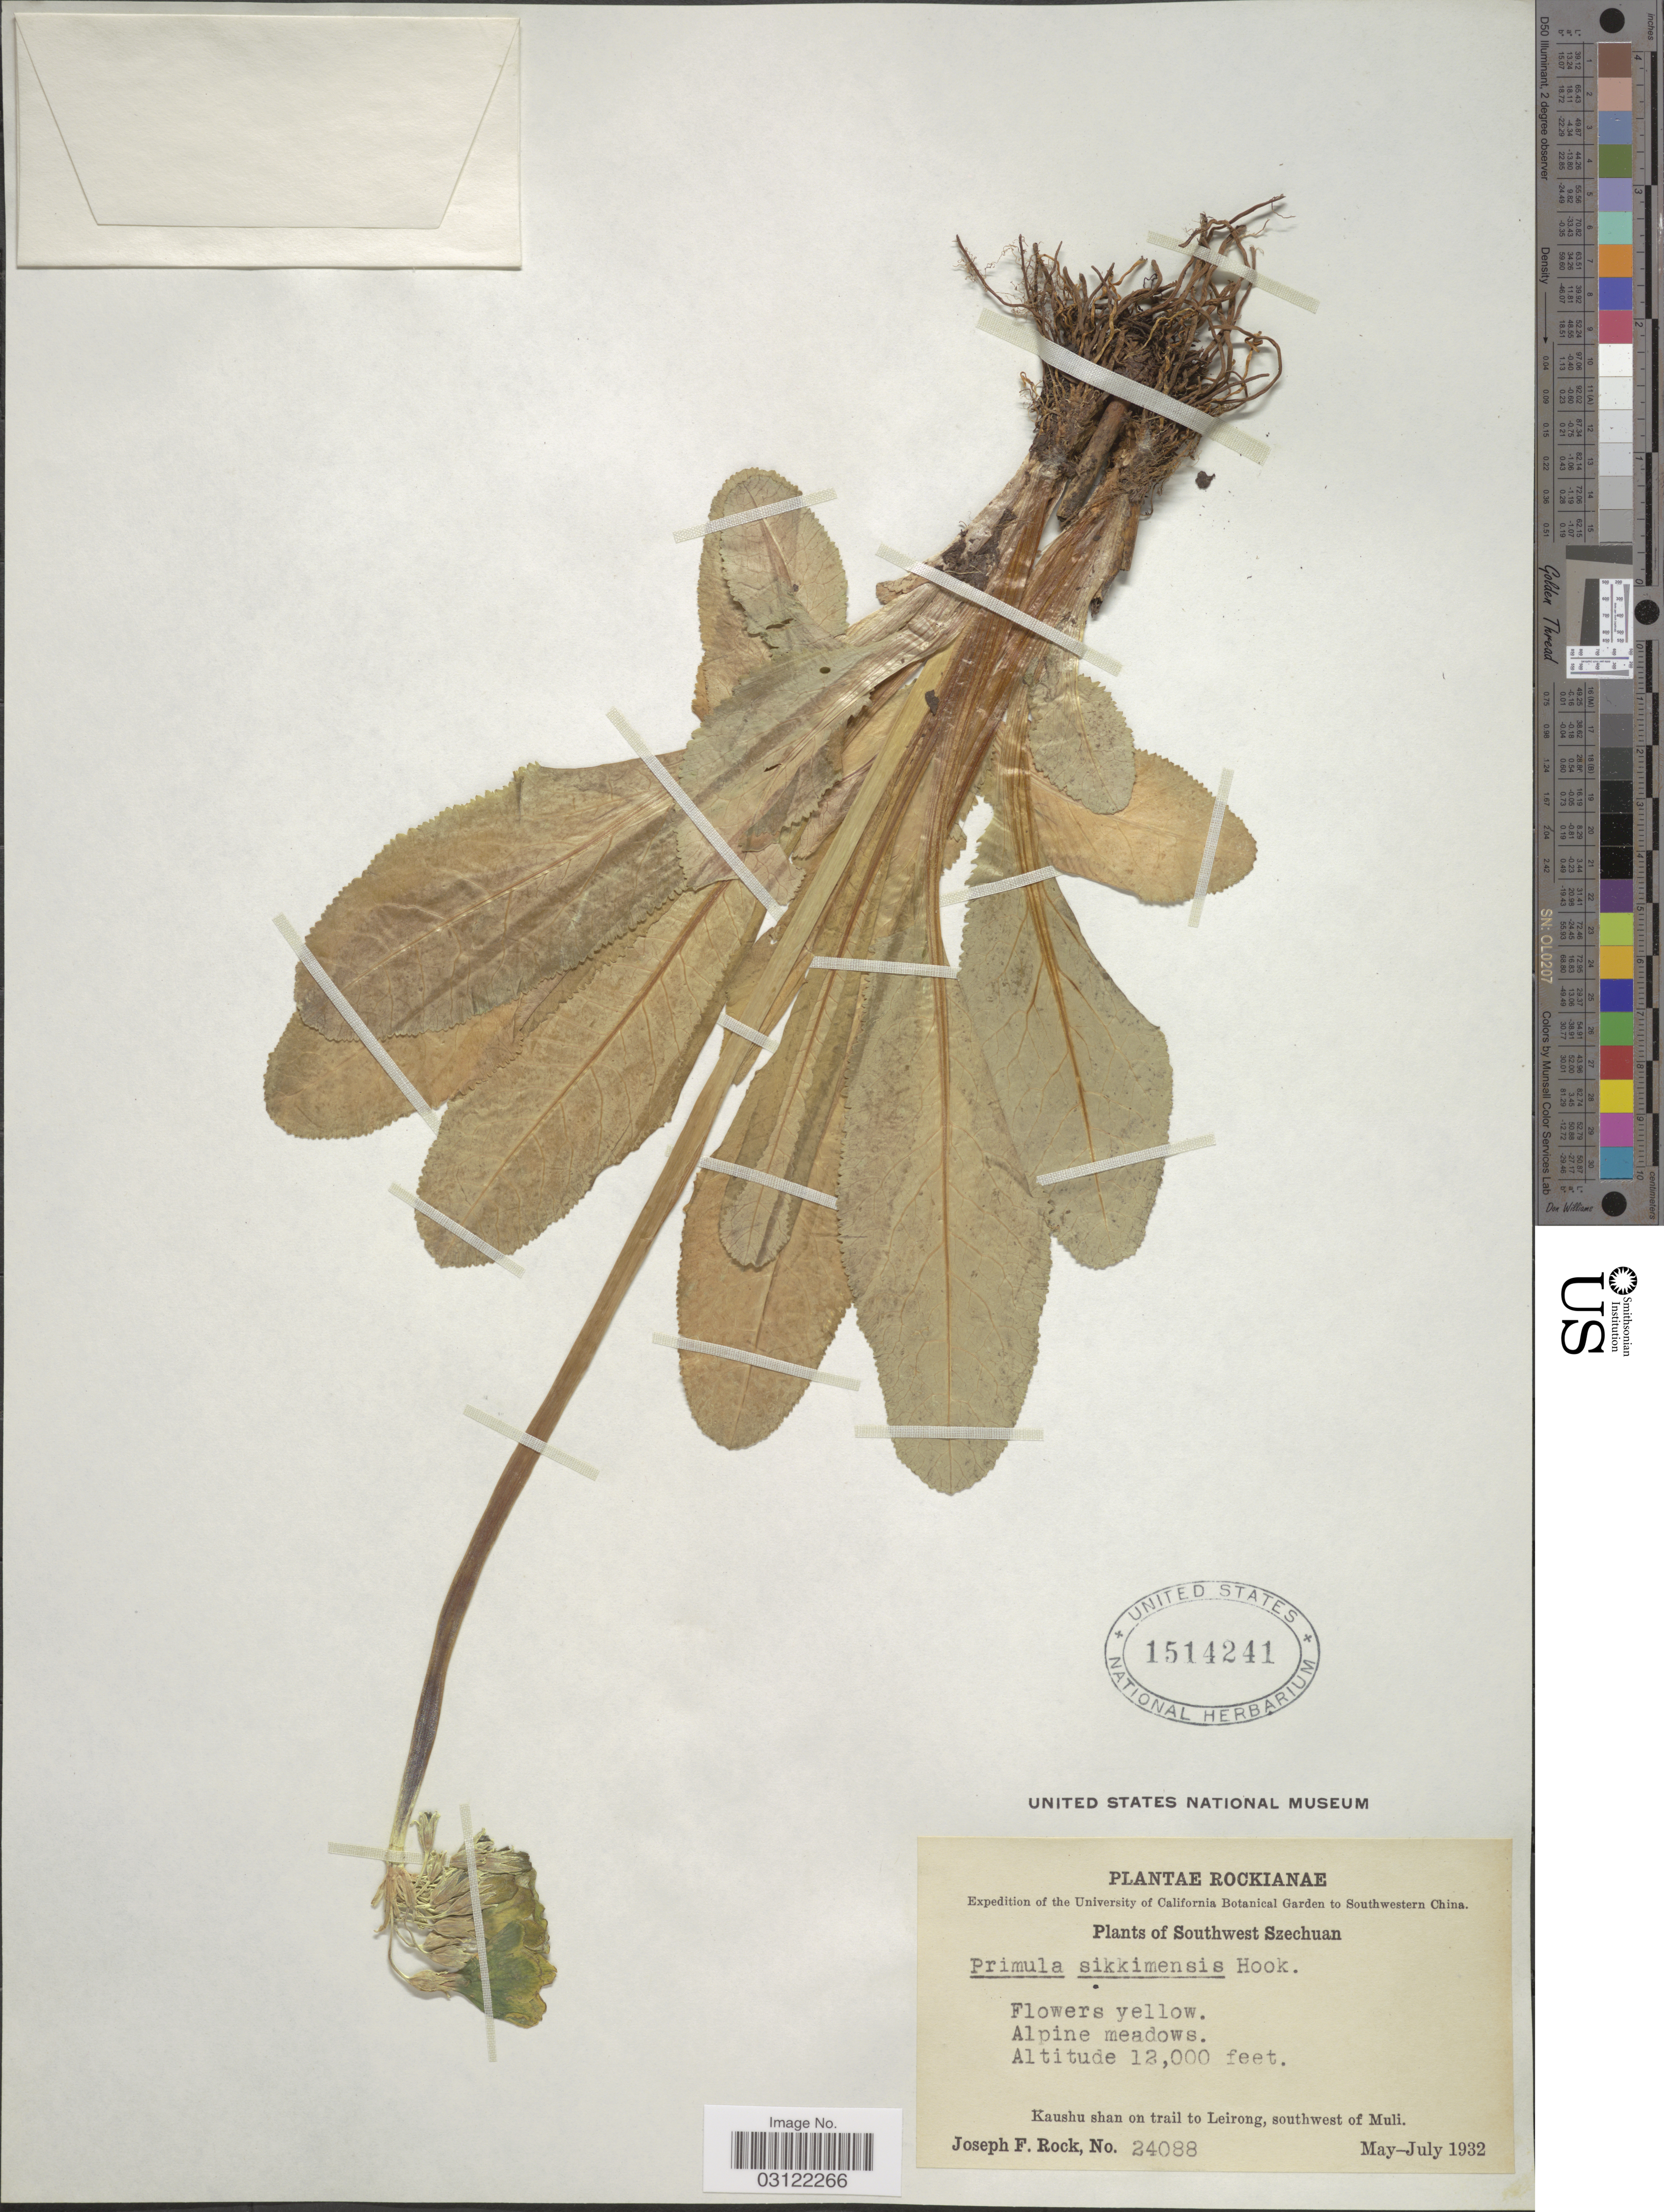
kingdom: Plantae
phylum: Tracheophyta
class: Magnoliopsida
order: Ericales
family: Primulaceae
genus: Primula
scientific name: Primula sikkimensis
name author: Hook.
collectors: J. F. Rock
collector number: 24088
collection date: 1932-05/1932-07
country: China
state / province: Sichuan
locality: Southwestern China. Southwest Szechuan. Kaushu shan on trail to Leirong, southwest of Muli.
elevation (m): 3658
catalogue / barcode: US 1514241